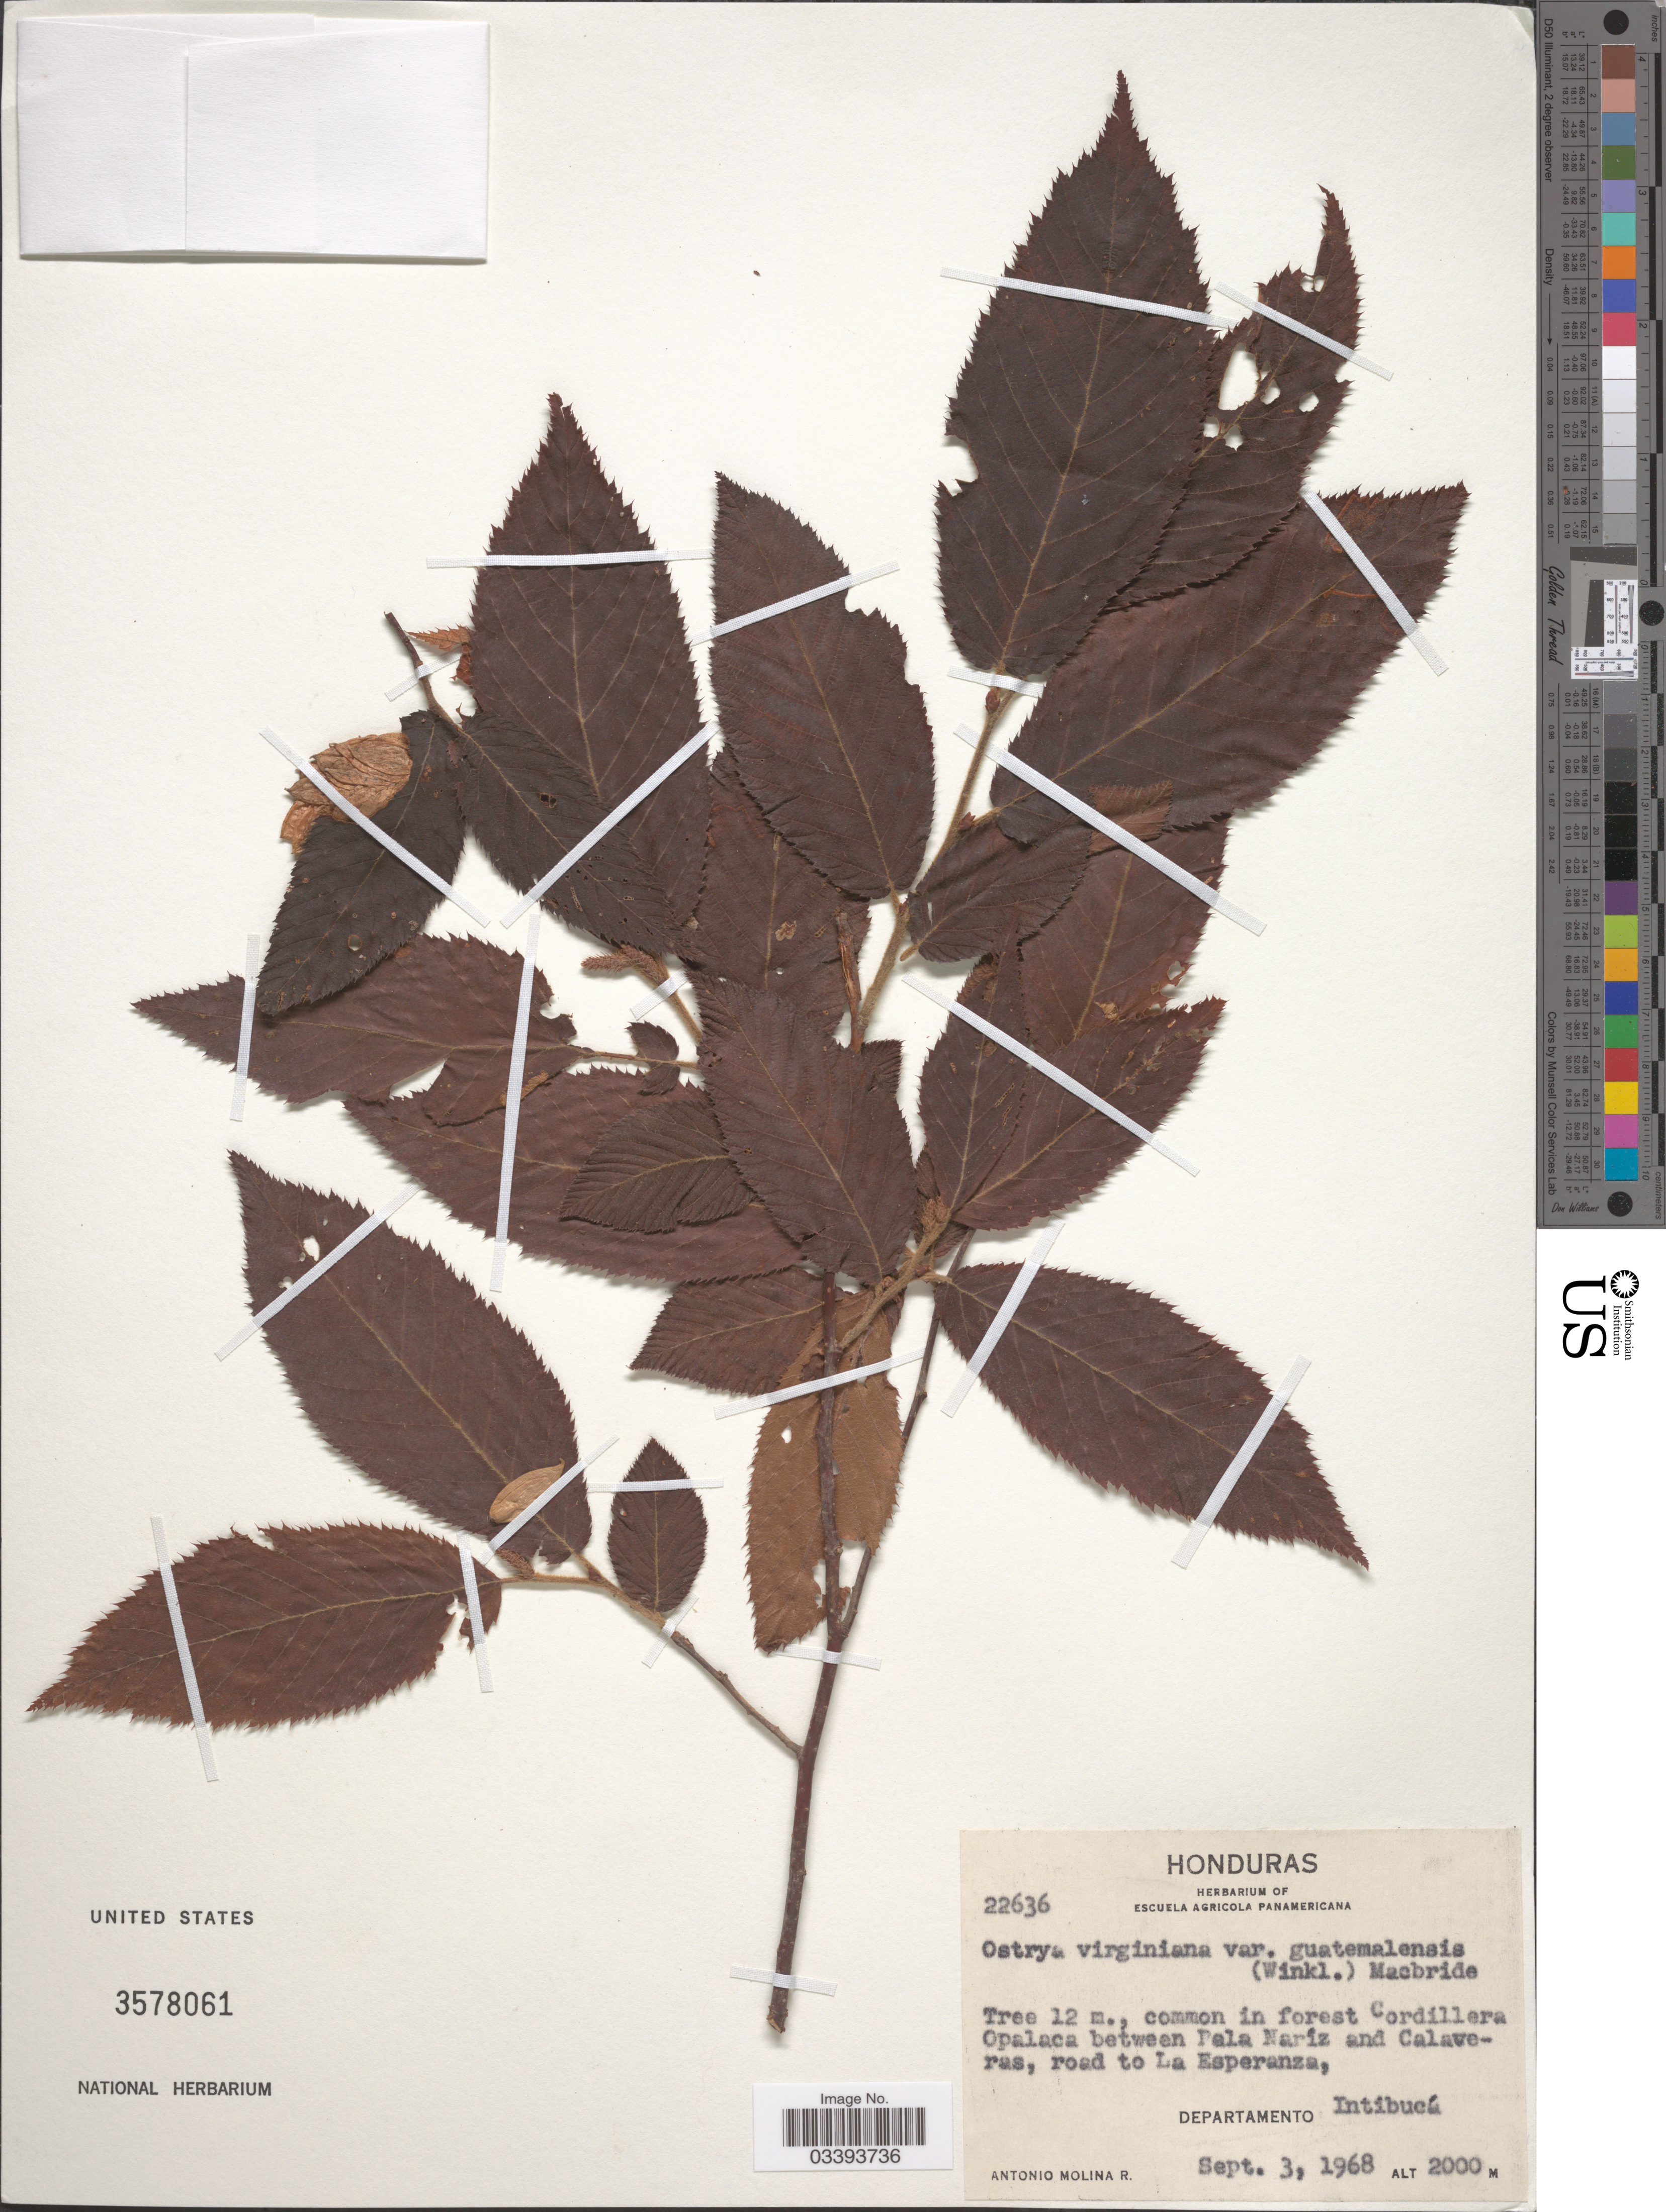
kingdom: Plantae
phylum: Tracheophyta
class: Magnoliopsida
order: Fagales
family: Betulaceae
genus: Ostrya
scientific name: Ostrya guatemalensis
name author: (H.J.P. Winkl.) Rose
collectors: A. Molina R.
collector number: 22636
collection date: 1968-09-03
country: Honduras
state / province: Intibuca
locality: Cordillera Opalaca between Pala Naríz and Calaveras, road to La Esperanza, Departamento Intibucá.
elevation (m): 2000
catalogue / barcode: US 3578061